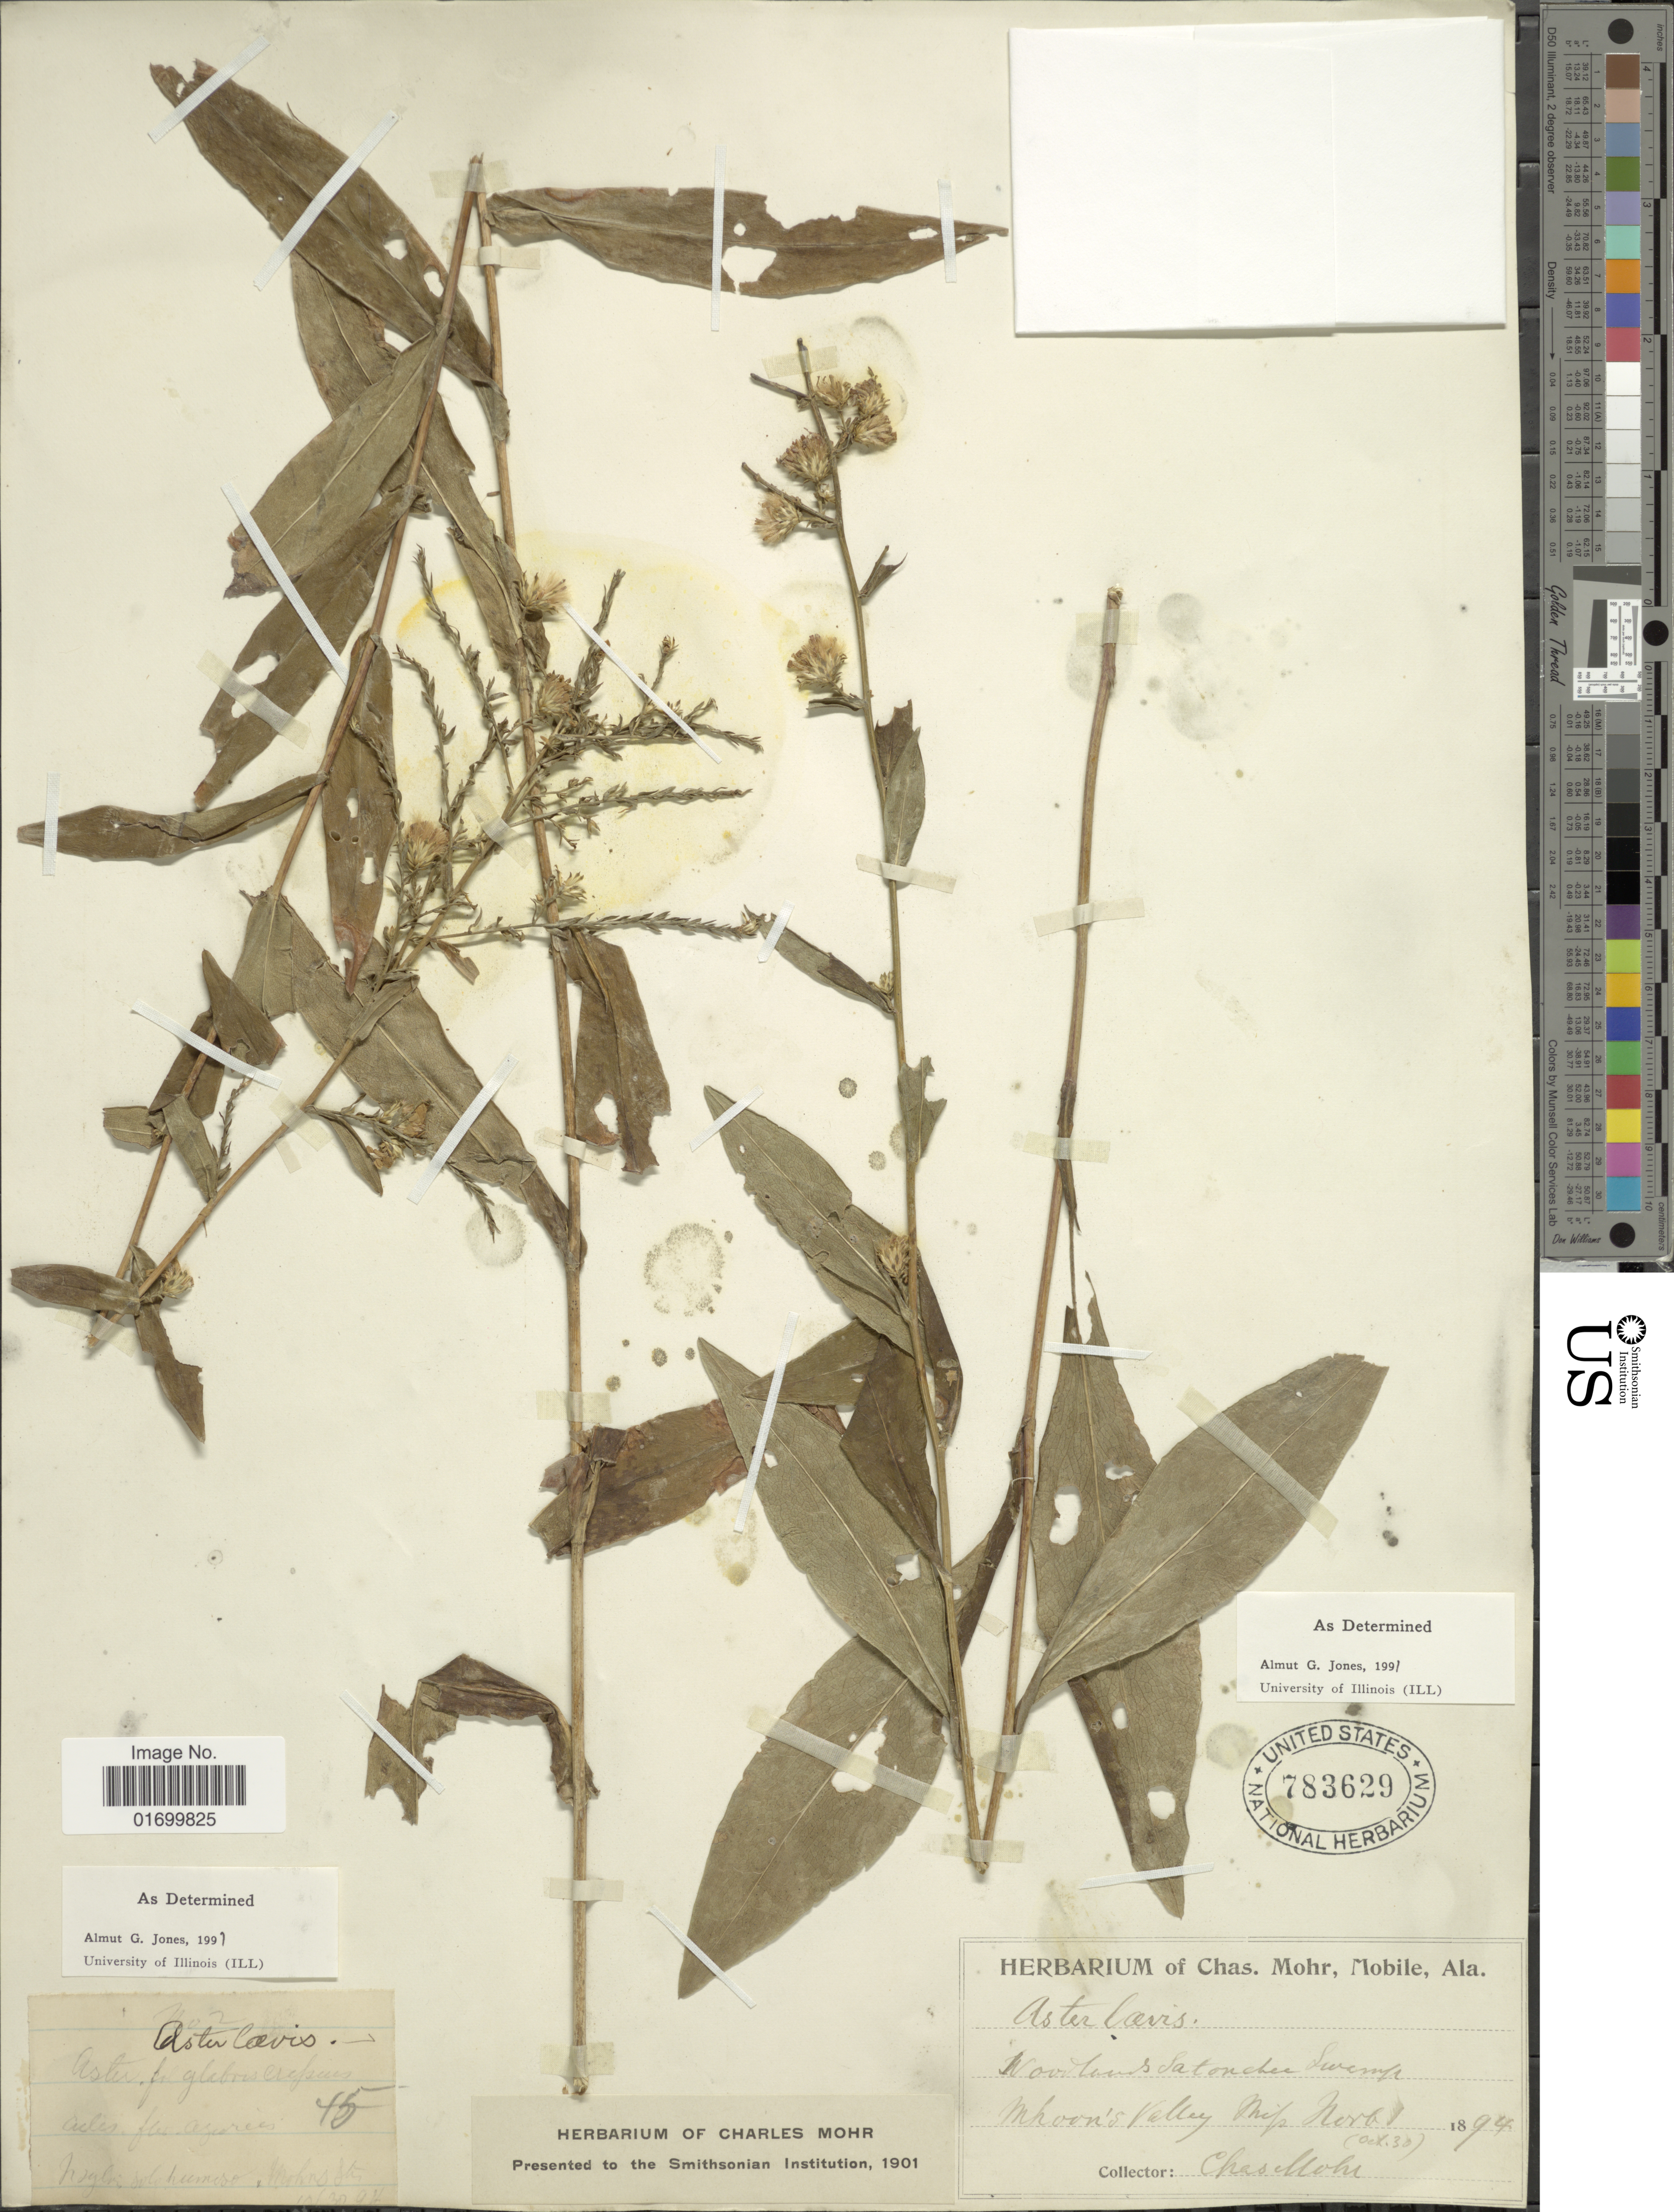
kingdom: Plantae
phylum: Tracheophyta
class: Magnoliopsida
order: Asterales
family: Asteraceae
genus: Symphyotrichum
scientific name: Symphyotrichum laeve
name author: (L.) Á. Löve & D. Löve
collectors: Mohr, C. T. (herbarium)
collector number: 2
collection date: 1894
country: United States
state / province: Mississippi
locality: Mhoon's Valley Miss.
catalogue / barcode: US 783629